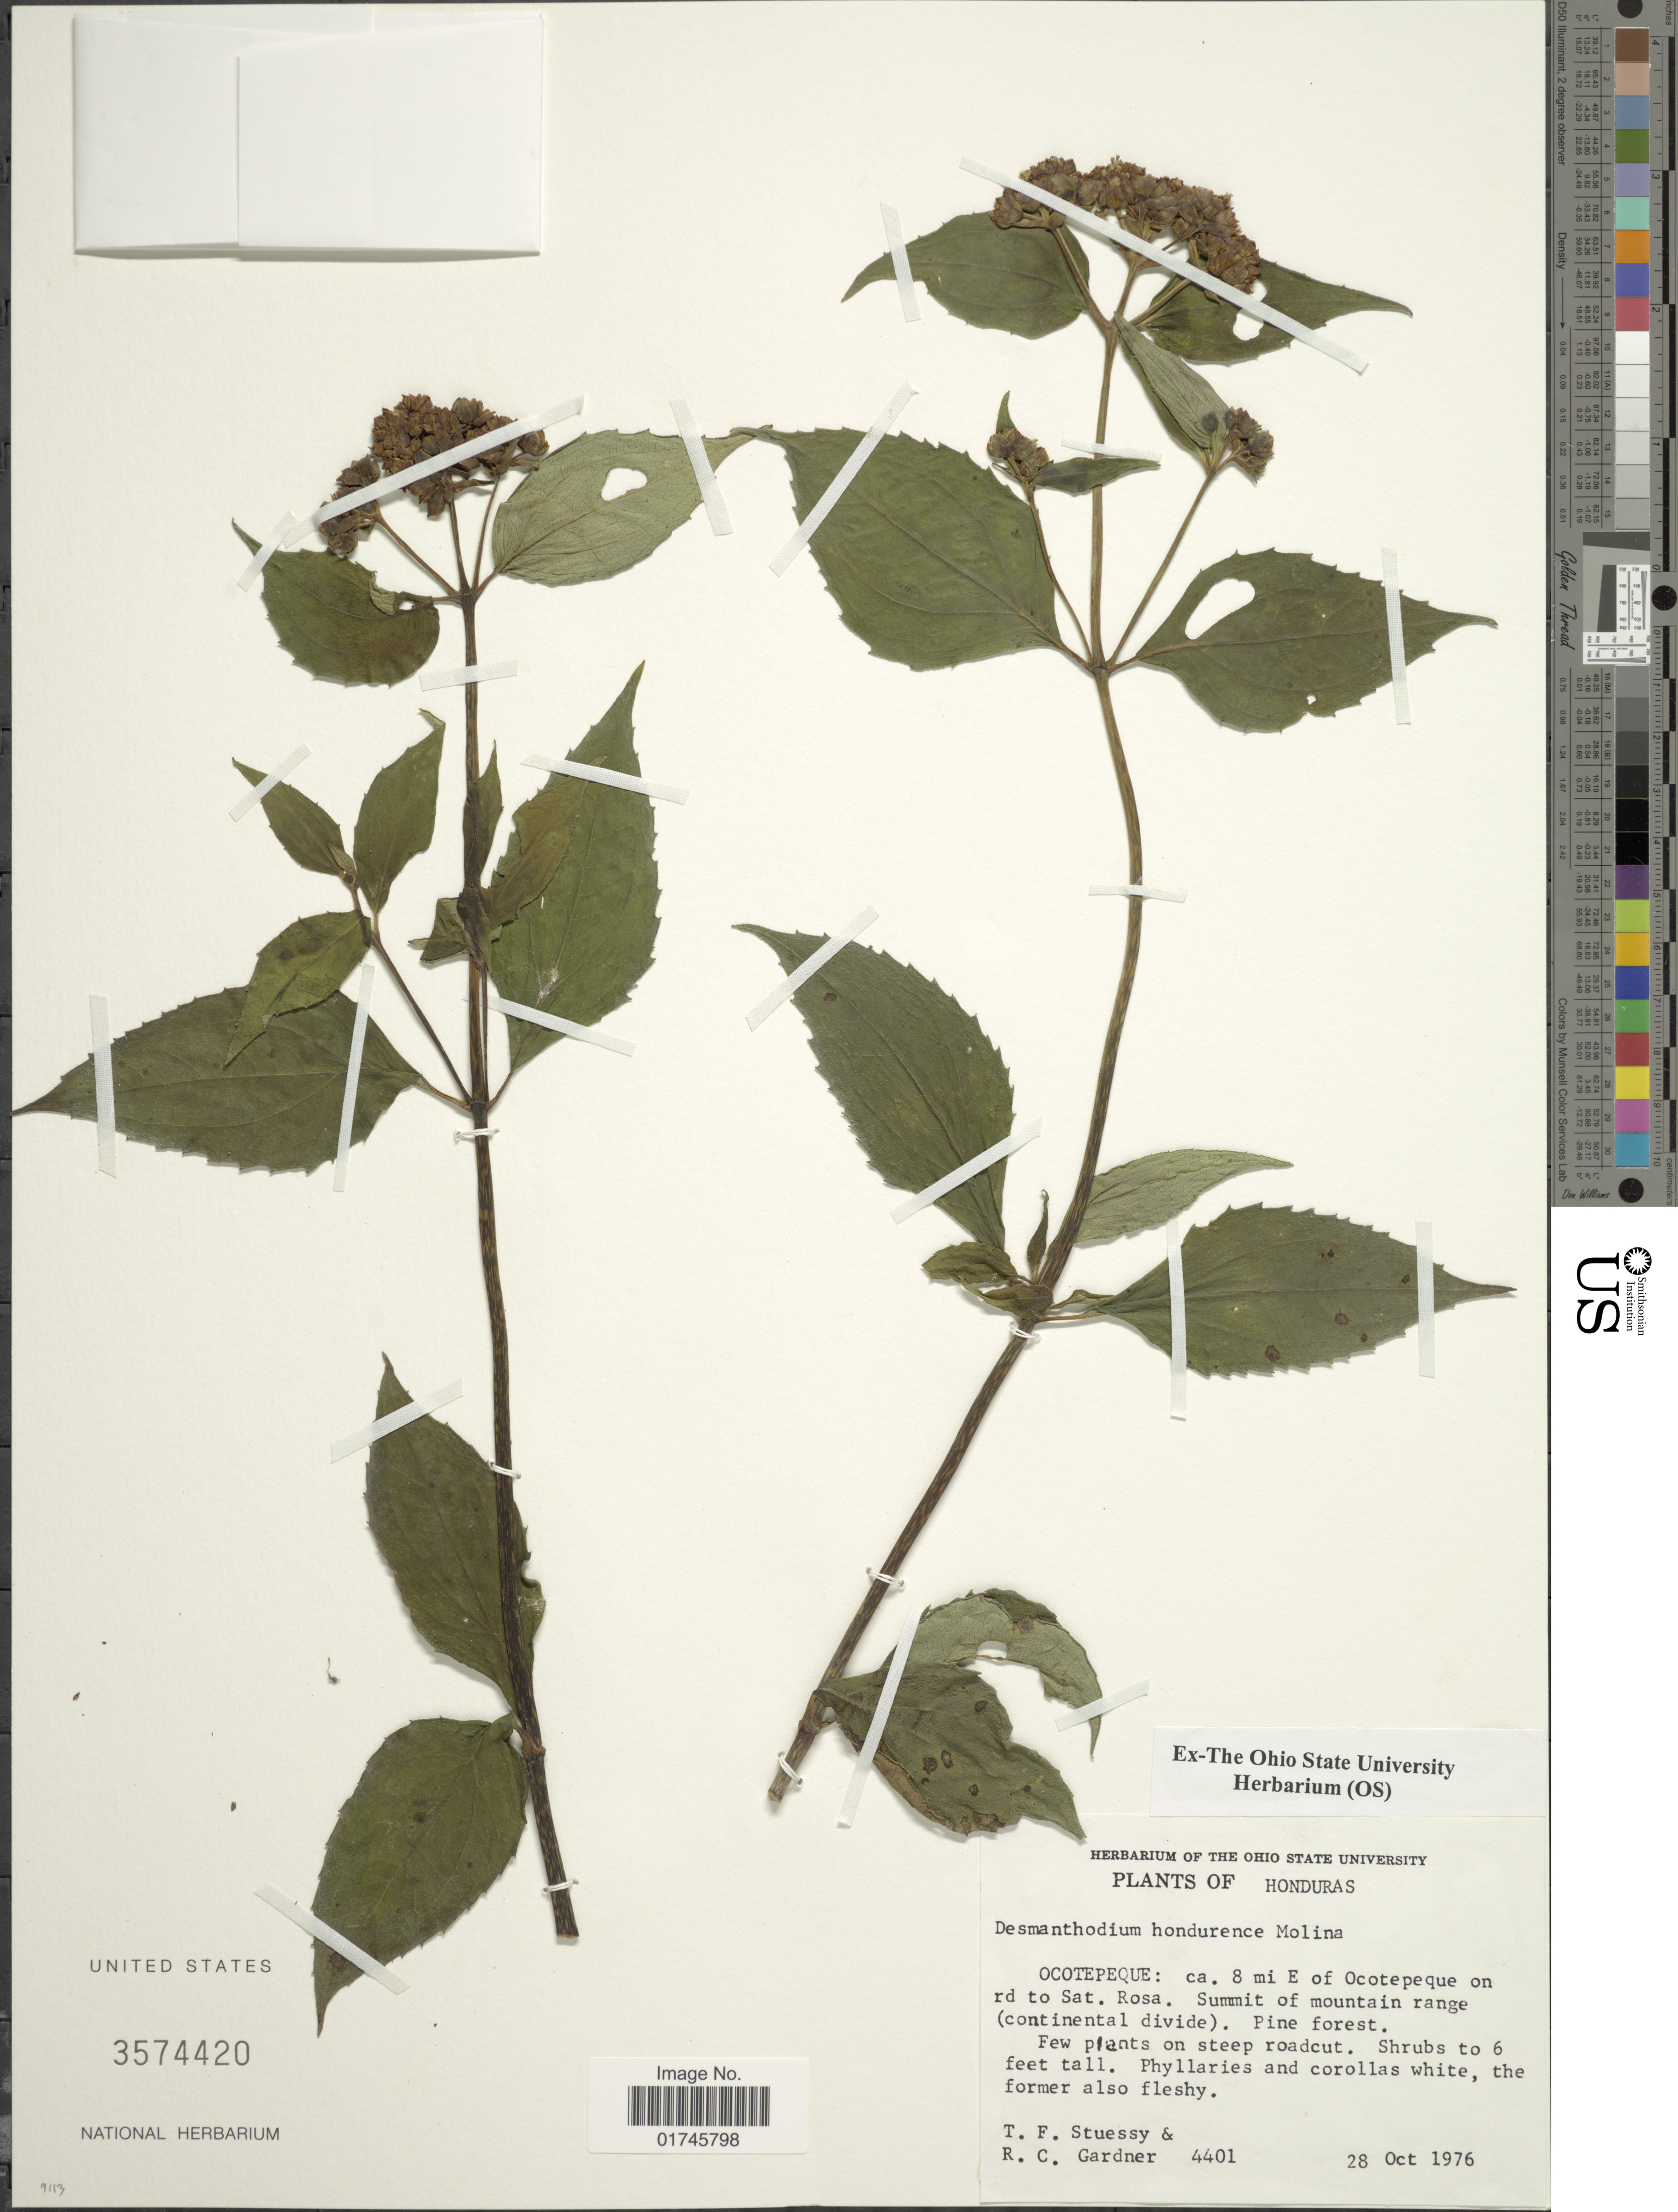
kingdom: Plantae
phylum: Tracheophyta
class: Magnoliopsida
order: Asterales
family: Asteraceae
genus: Desmanthodium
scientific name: Desmanthodium hondurense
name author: Molina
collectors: T. Stuessy & R. C. Gardner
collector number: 4401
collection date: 1976-12-28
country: Honduras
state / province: Ocotepeque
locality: Ocotepeque: ca. 8 mi E of Ocotepeque on rd to Sat. Rosa. summit of mountain range (continental divide).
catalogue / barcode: US 3574420